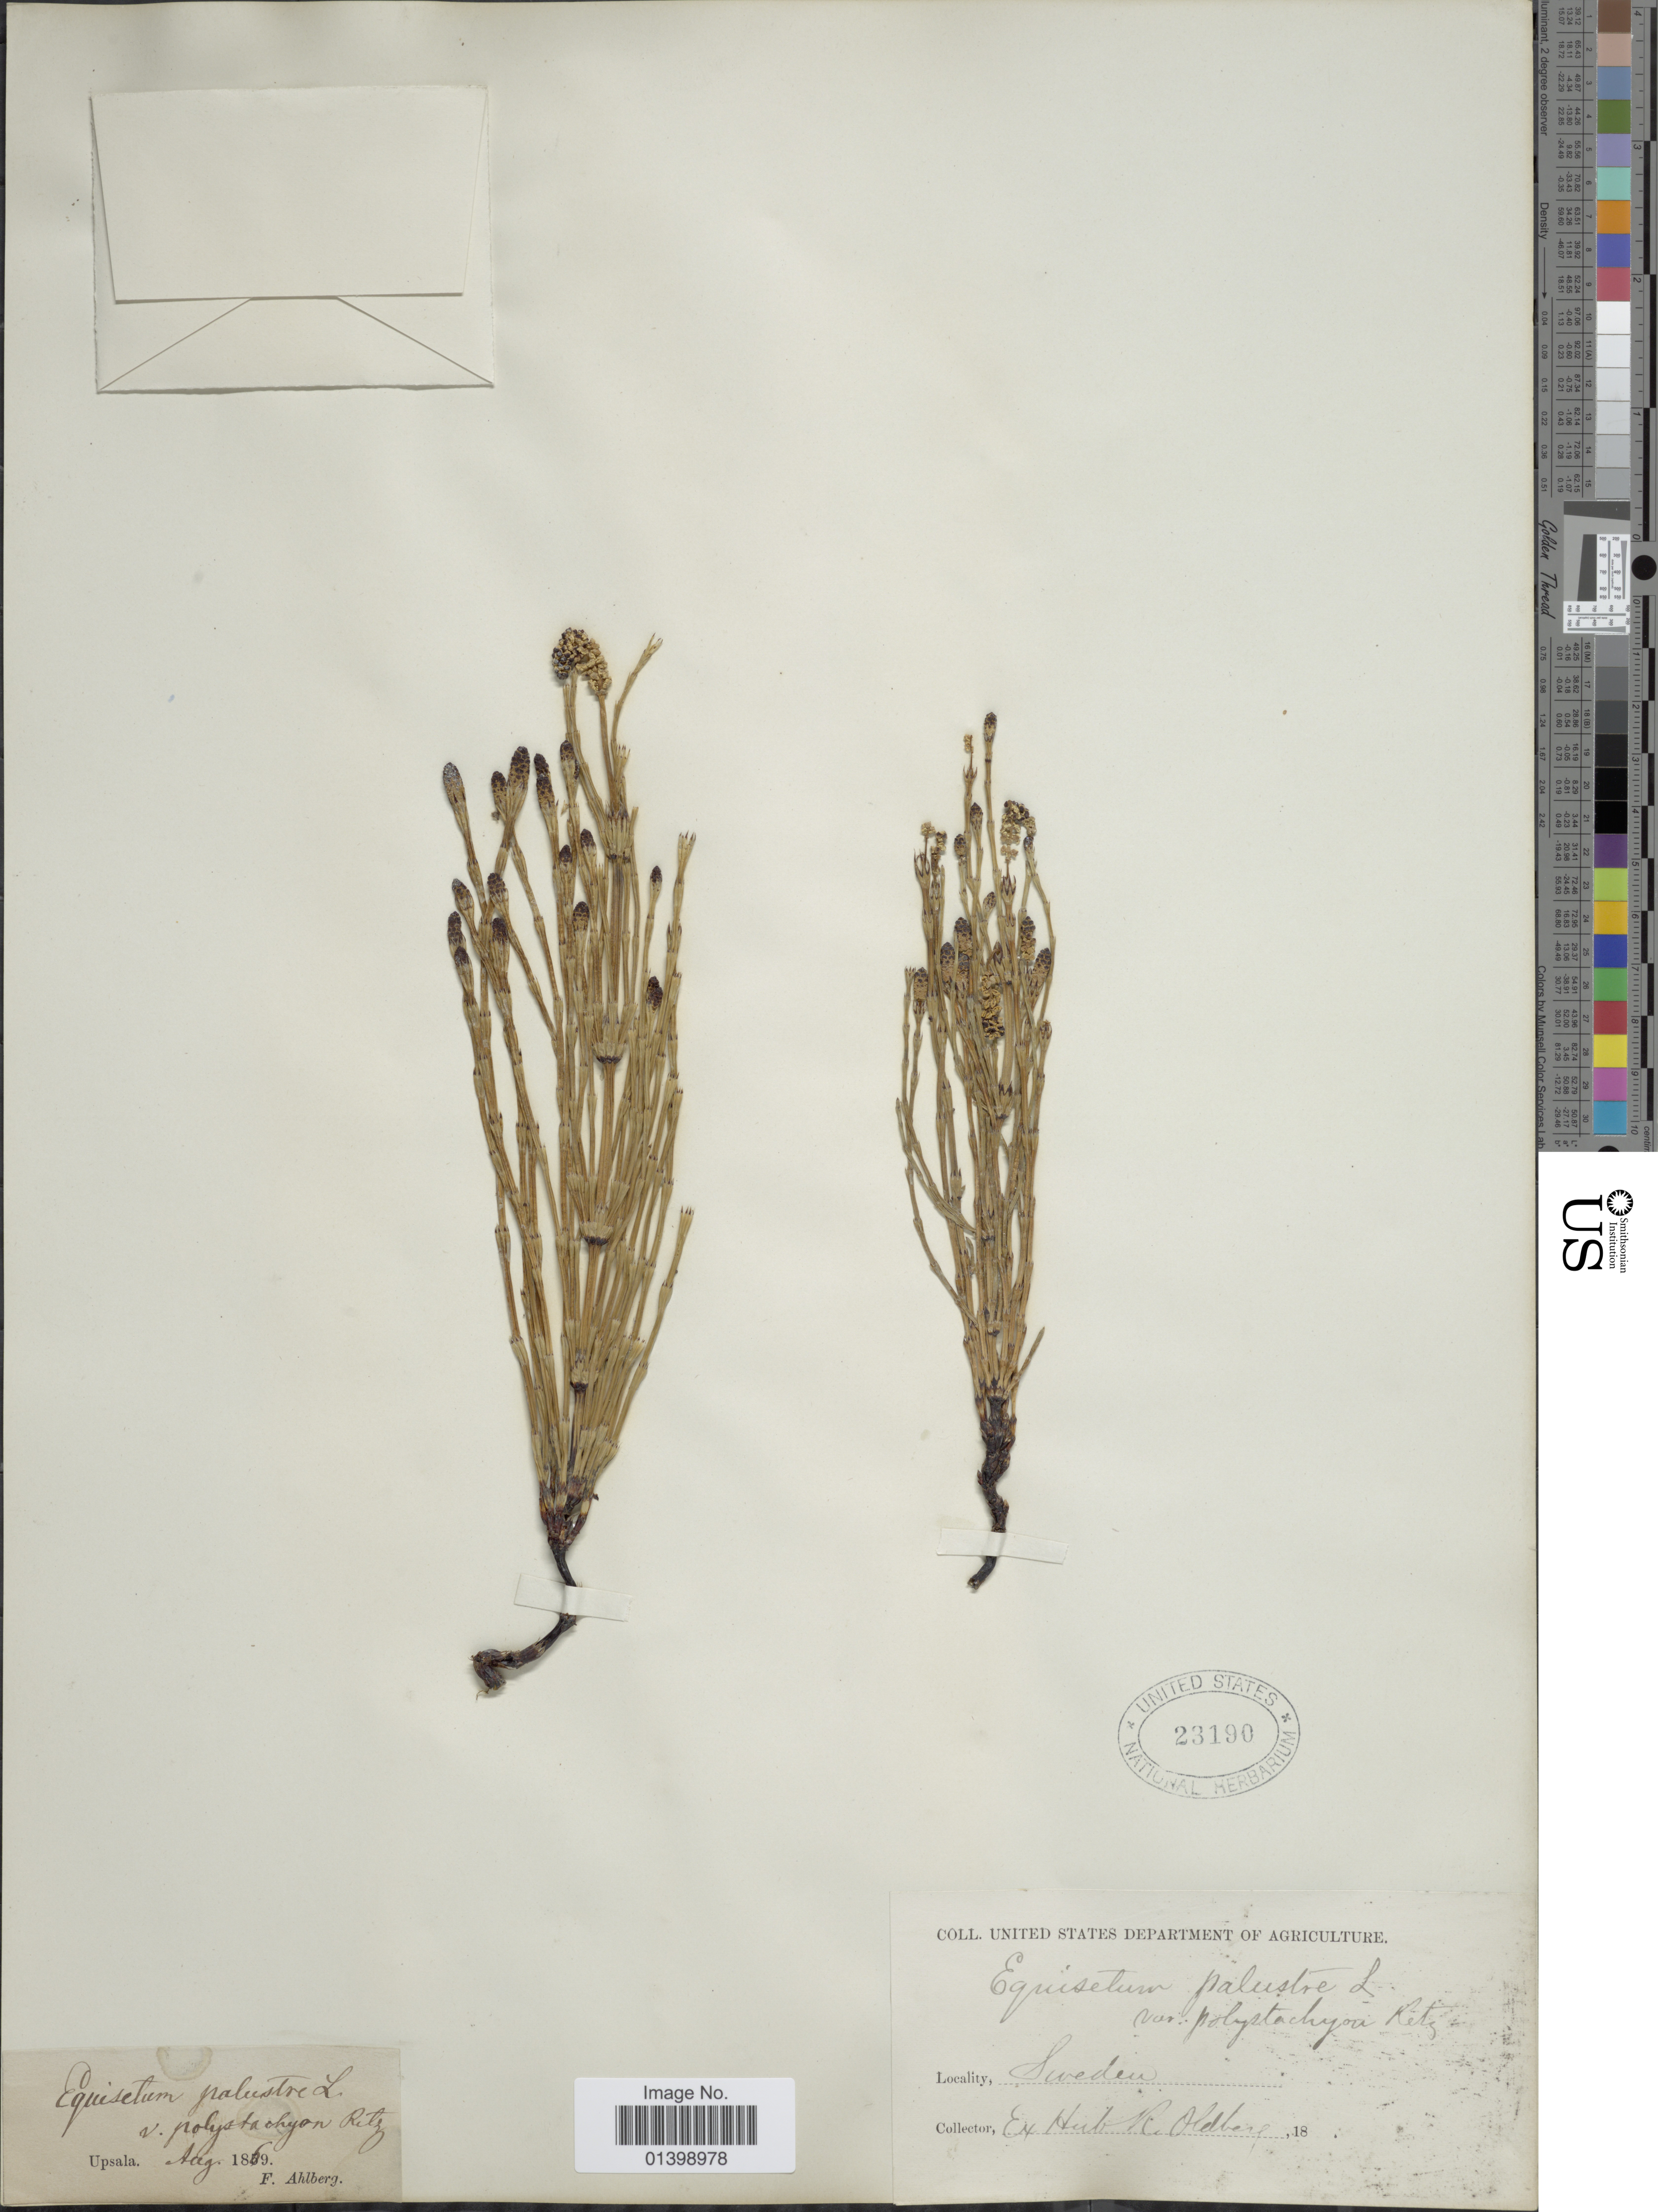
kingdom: Plantae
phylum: Tracheophyta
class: Polypodiopsida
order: Equisetales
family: Equisetaceae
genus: Equisetum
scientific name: Equisetum palustre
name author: L.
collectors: F. Ahlberg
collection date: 1869-08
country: Sweden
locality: Upsala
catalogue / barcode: US 23190